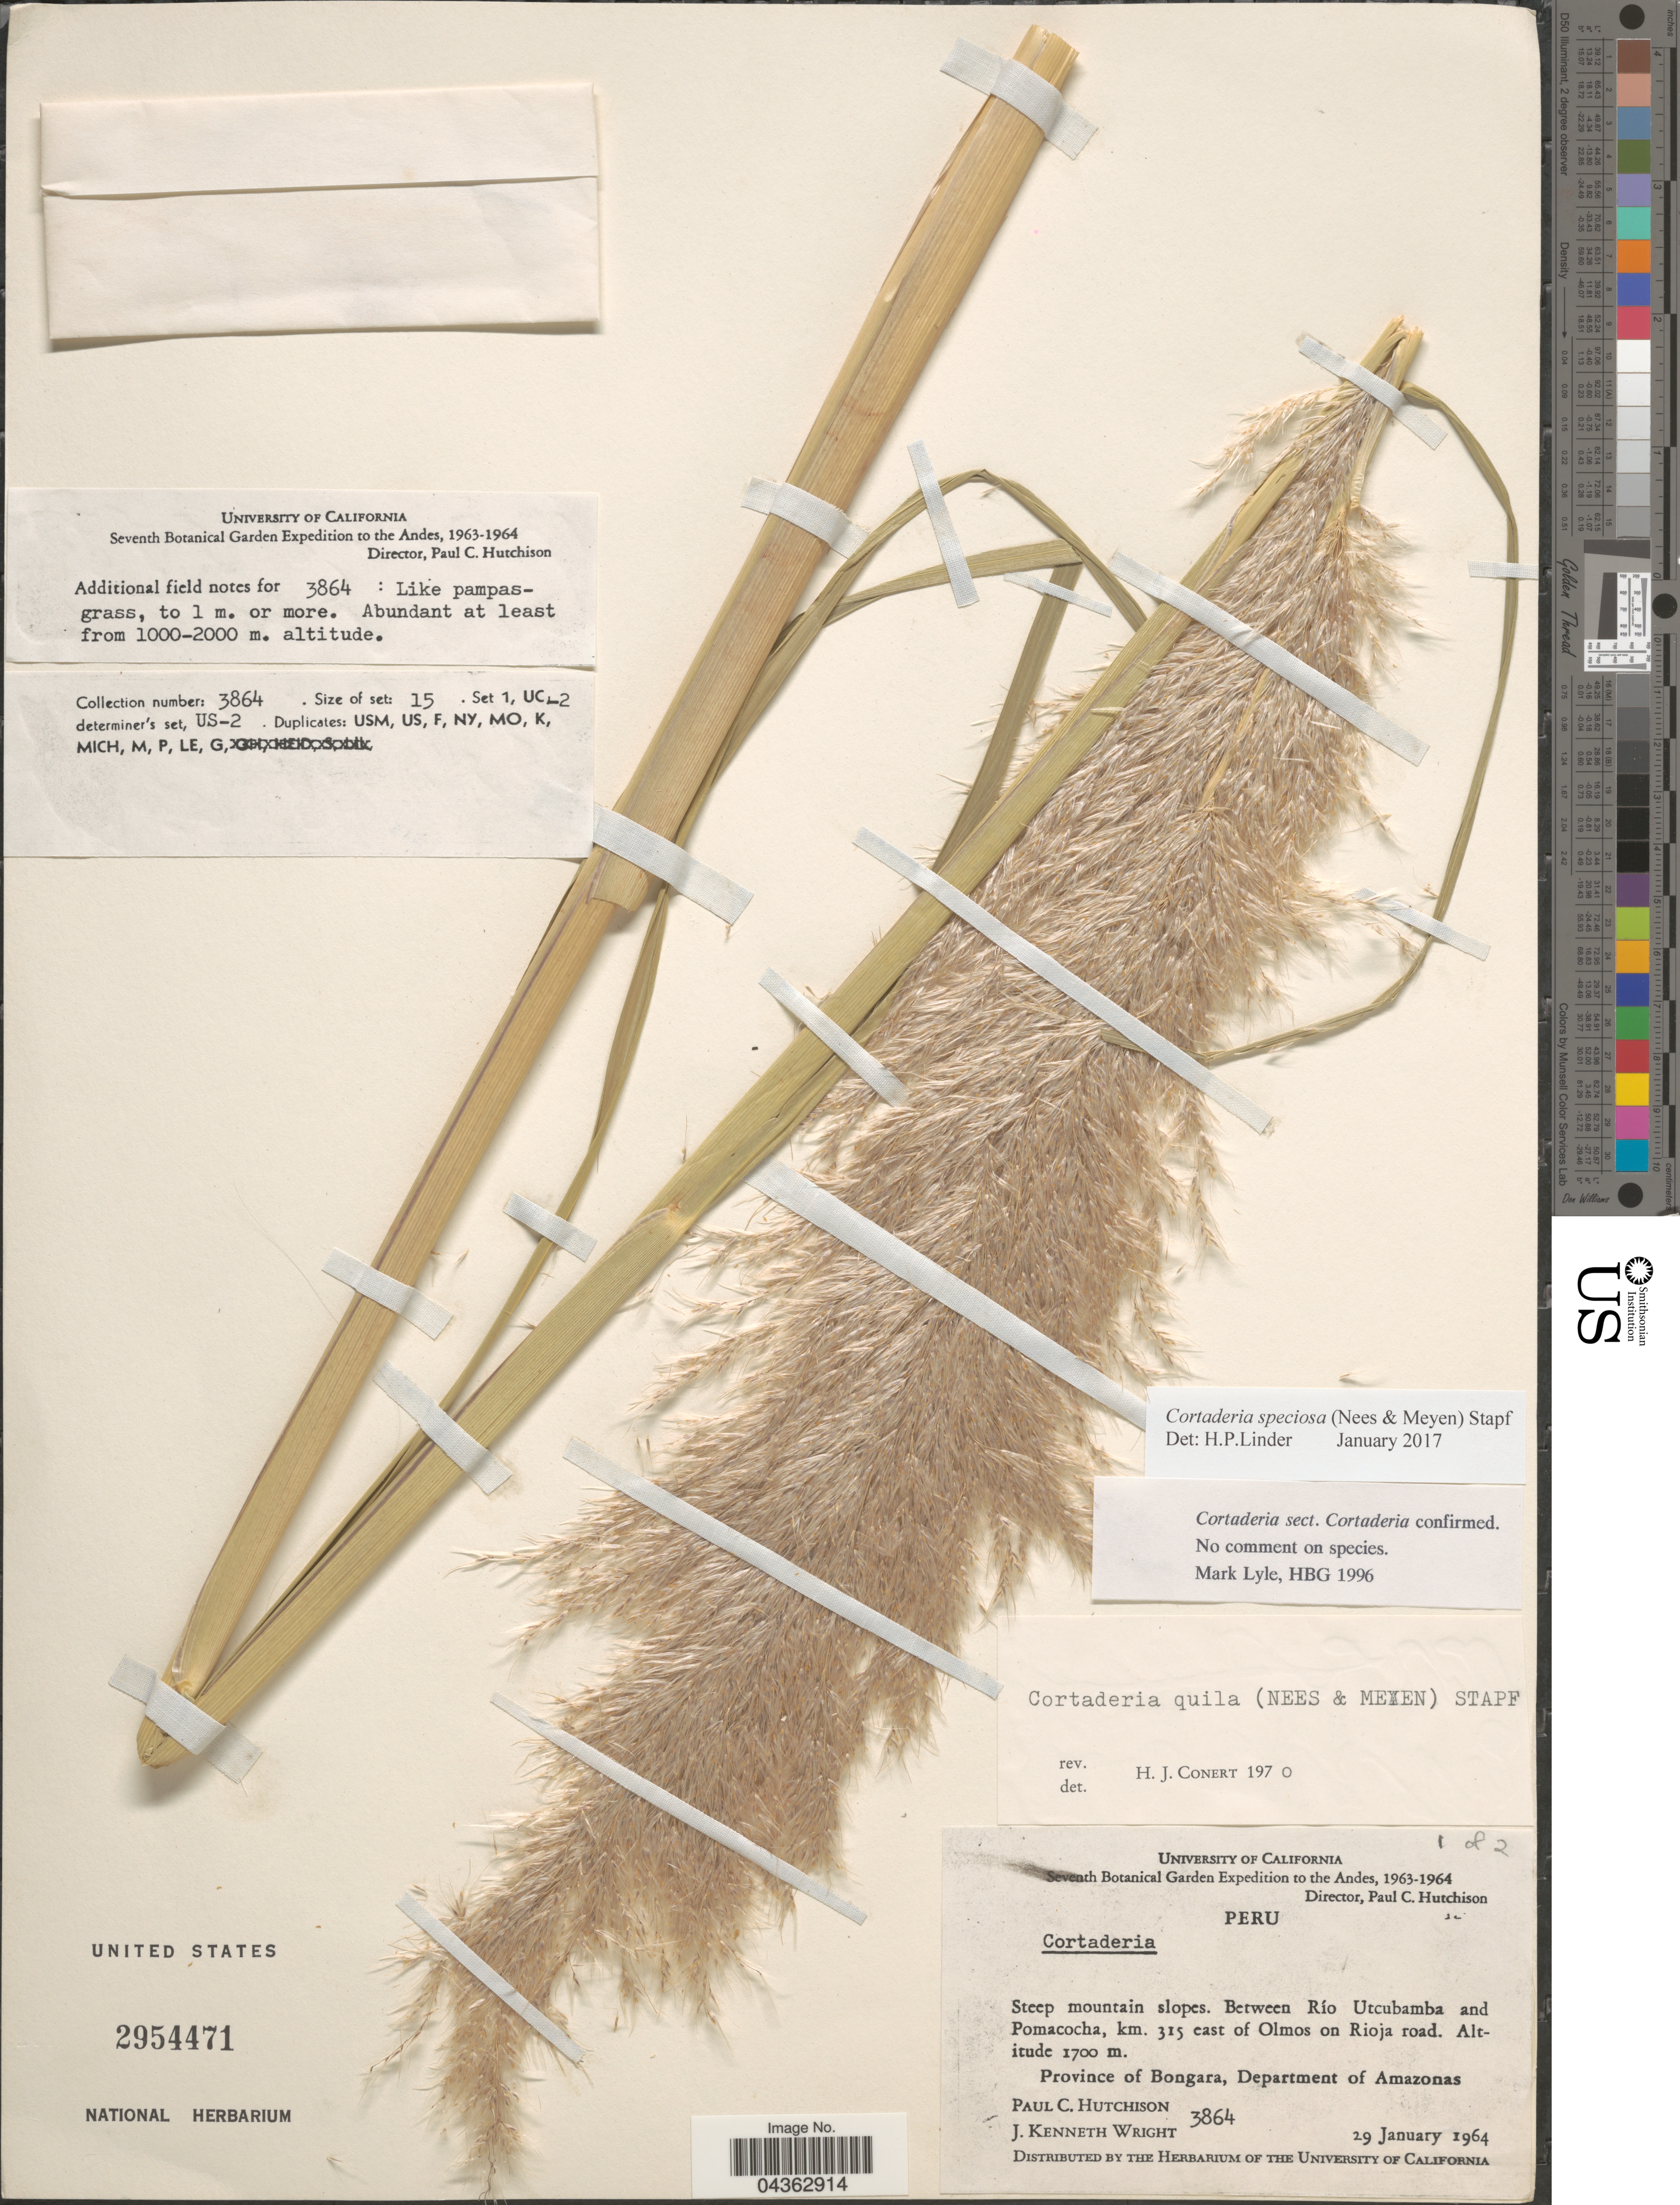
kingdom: Plantae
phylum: Tracheophyta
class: Liliopsida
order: Poales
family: Poaceae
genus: Cortaderia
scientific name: Cortaderia speciosa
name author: (Nees) Stapf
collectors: P. C. Hutchison & J. K. Wright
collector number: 3864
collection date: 1964-01-29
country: Peru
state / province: Amazonas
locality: Seventh Botanical Garden Expedition to the Andes, 1963-1964. Steep mountain slopes. Between Río Utcubamba and Pomacocha, km. 315 east of Olmos on Rioja road. Province of Bongara, Department of Amazonas.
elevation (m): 1700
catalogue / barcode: US 2954471